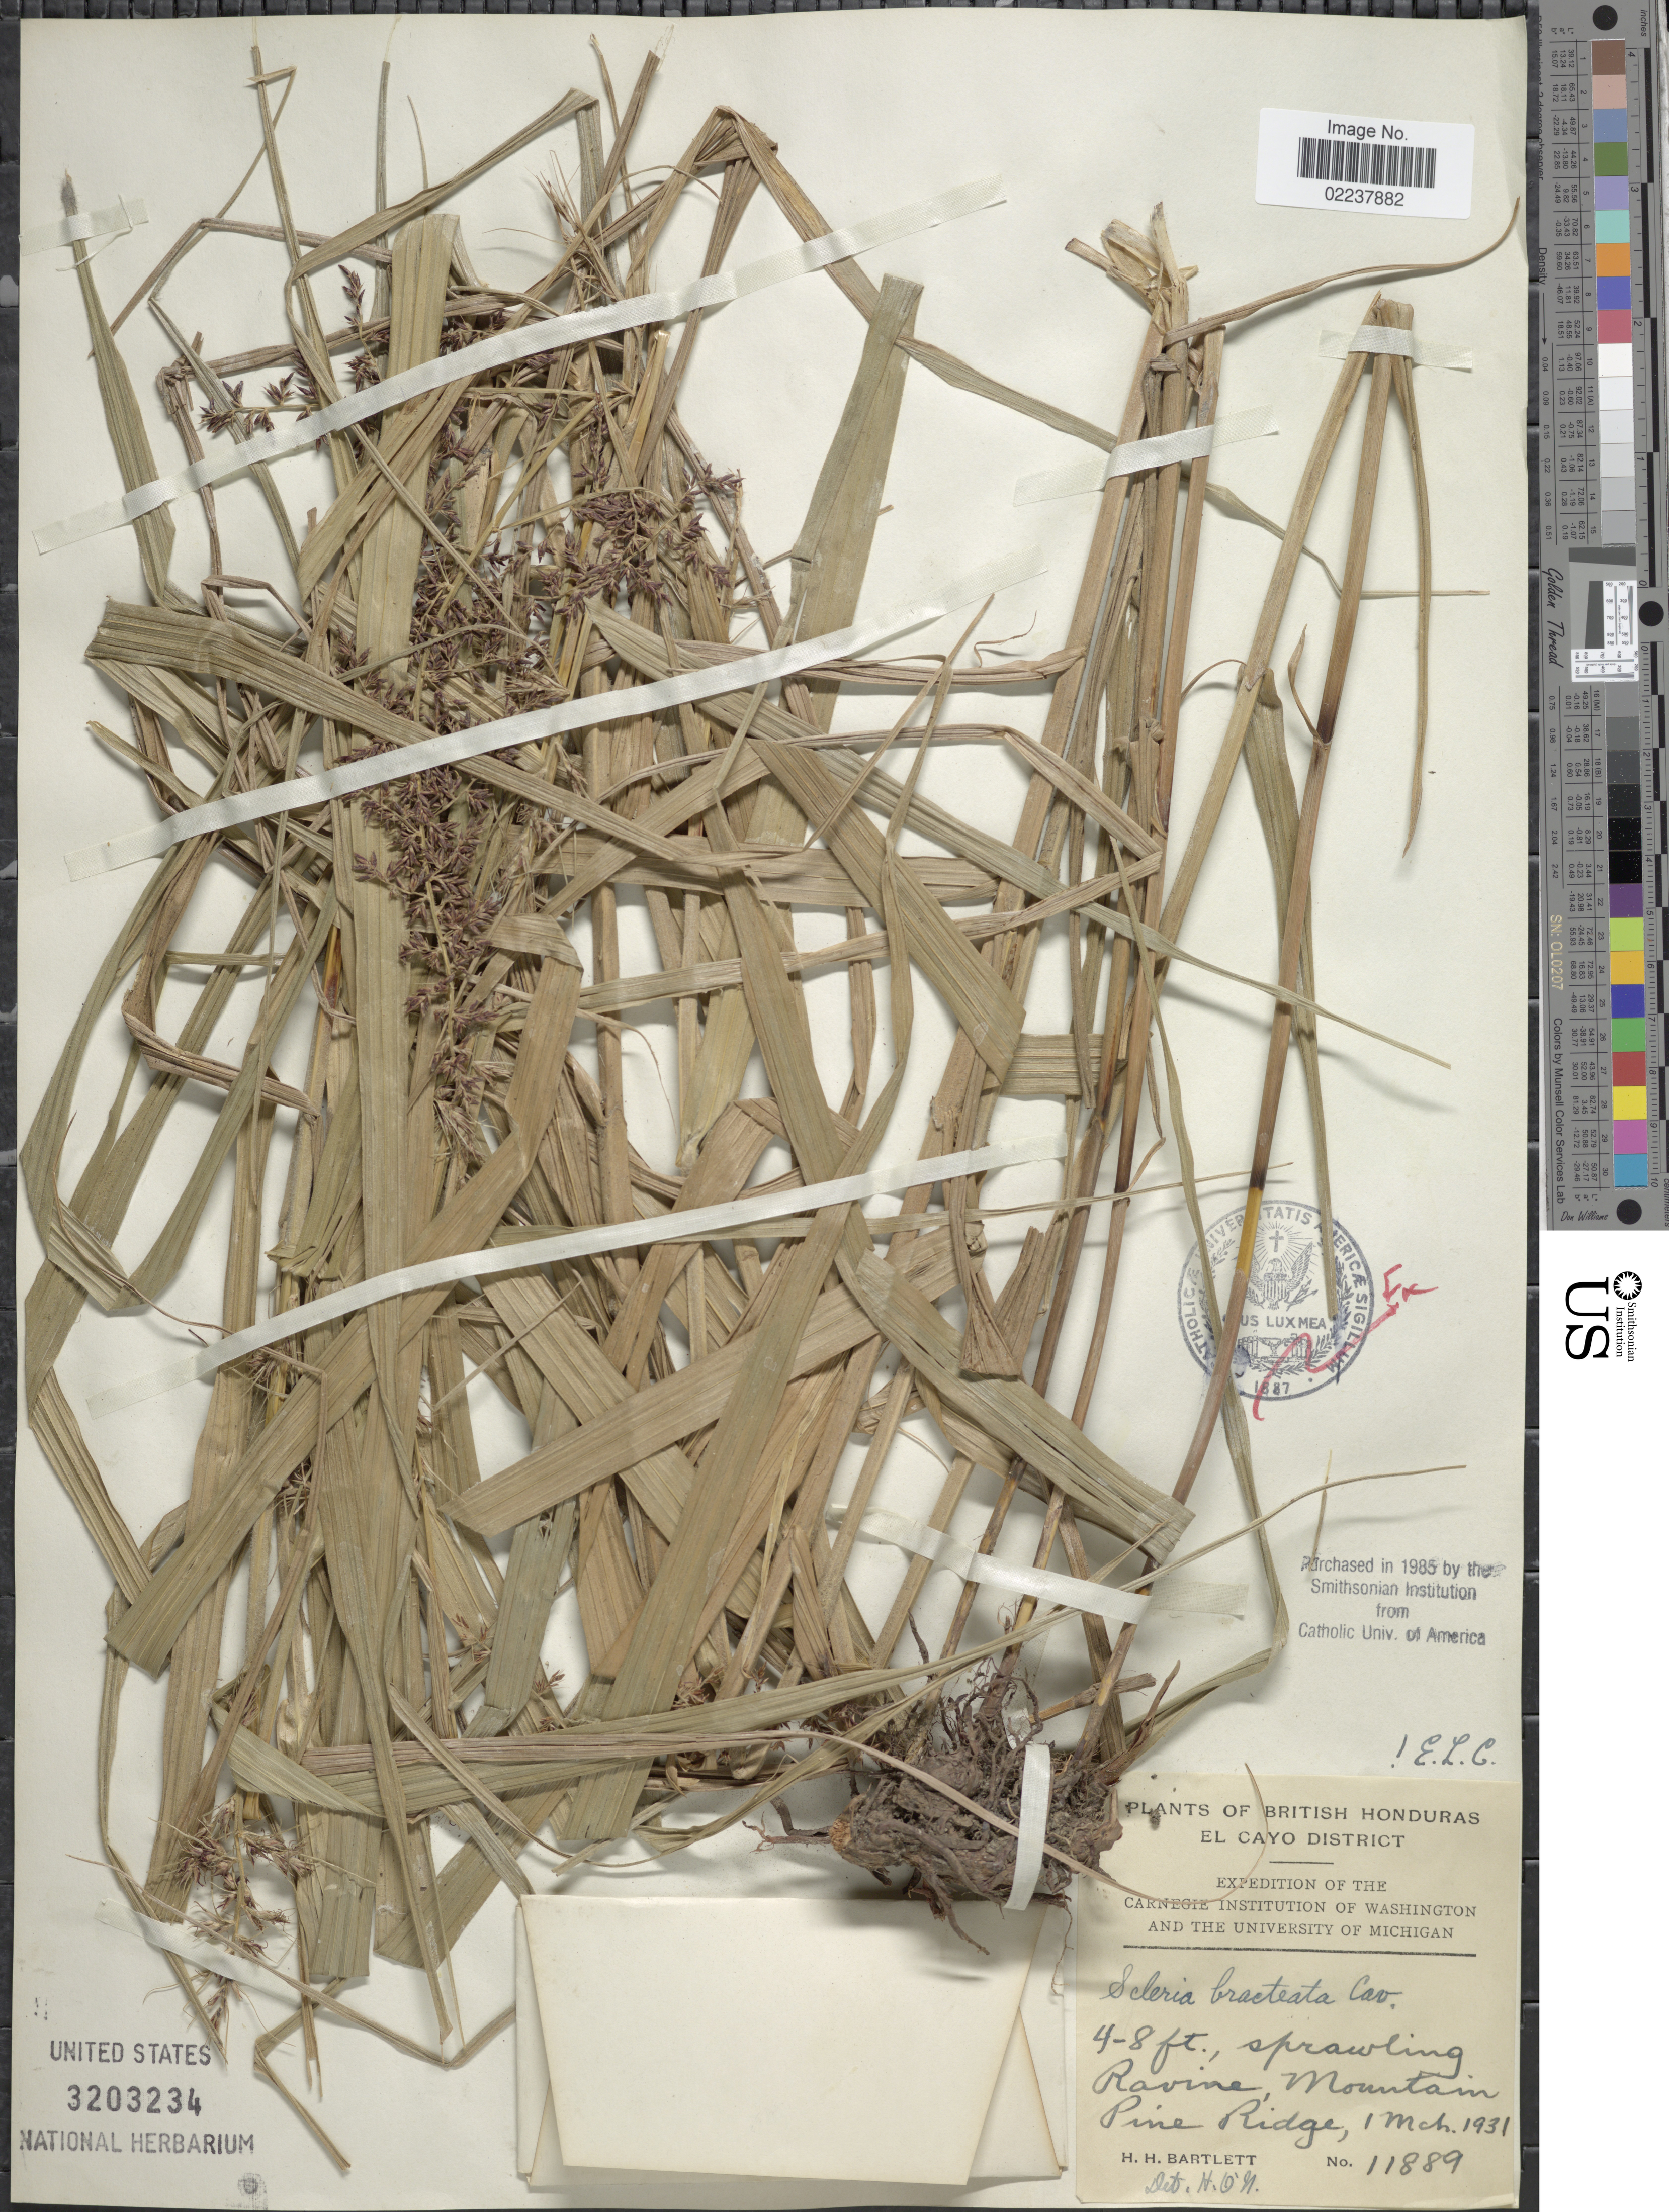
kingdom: Plantae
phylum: Tracheophyta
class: Liliopsida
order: Poales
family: Cyperaceae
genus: Scleria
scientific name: Scleria bracteata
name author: Cav.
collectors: H. H. Bartlett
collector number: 11889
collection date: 1931-03-01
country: Belize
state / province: Cayo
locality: British Honduras, El Cayo District, sprawling Ravine, Mountain Pine Ridge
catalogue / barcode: US 3203234